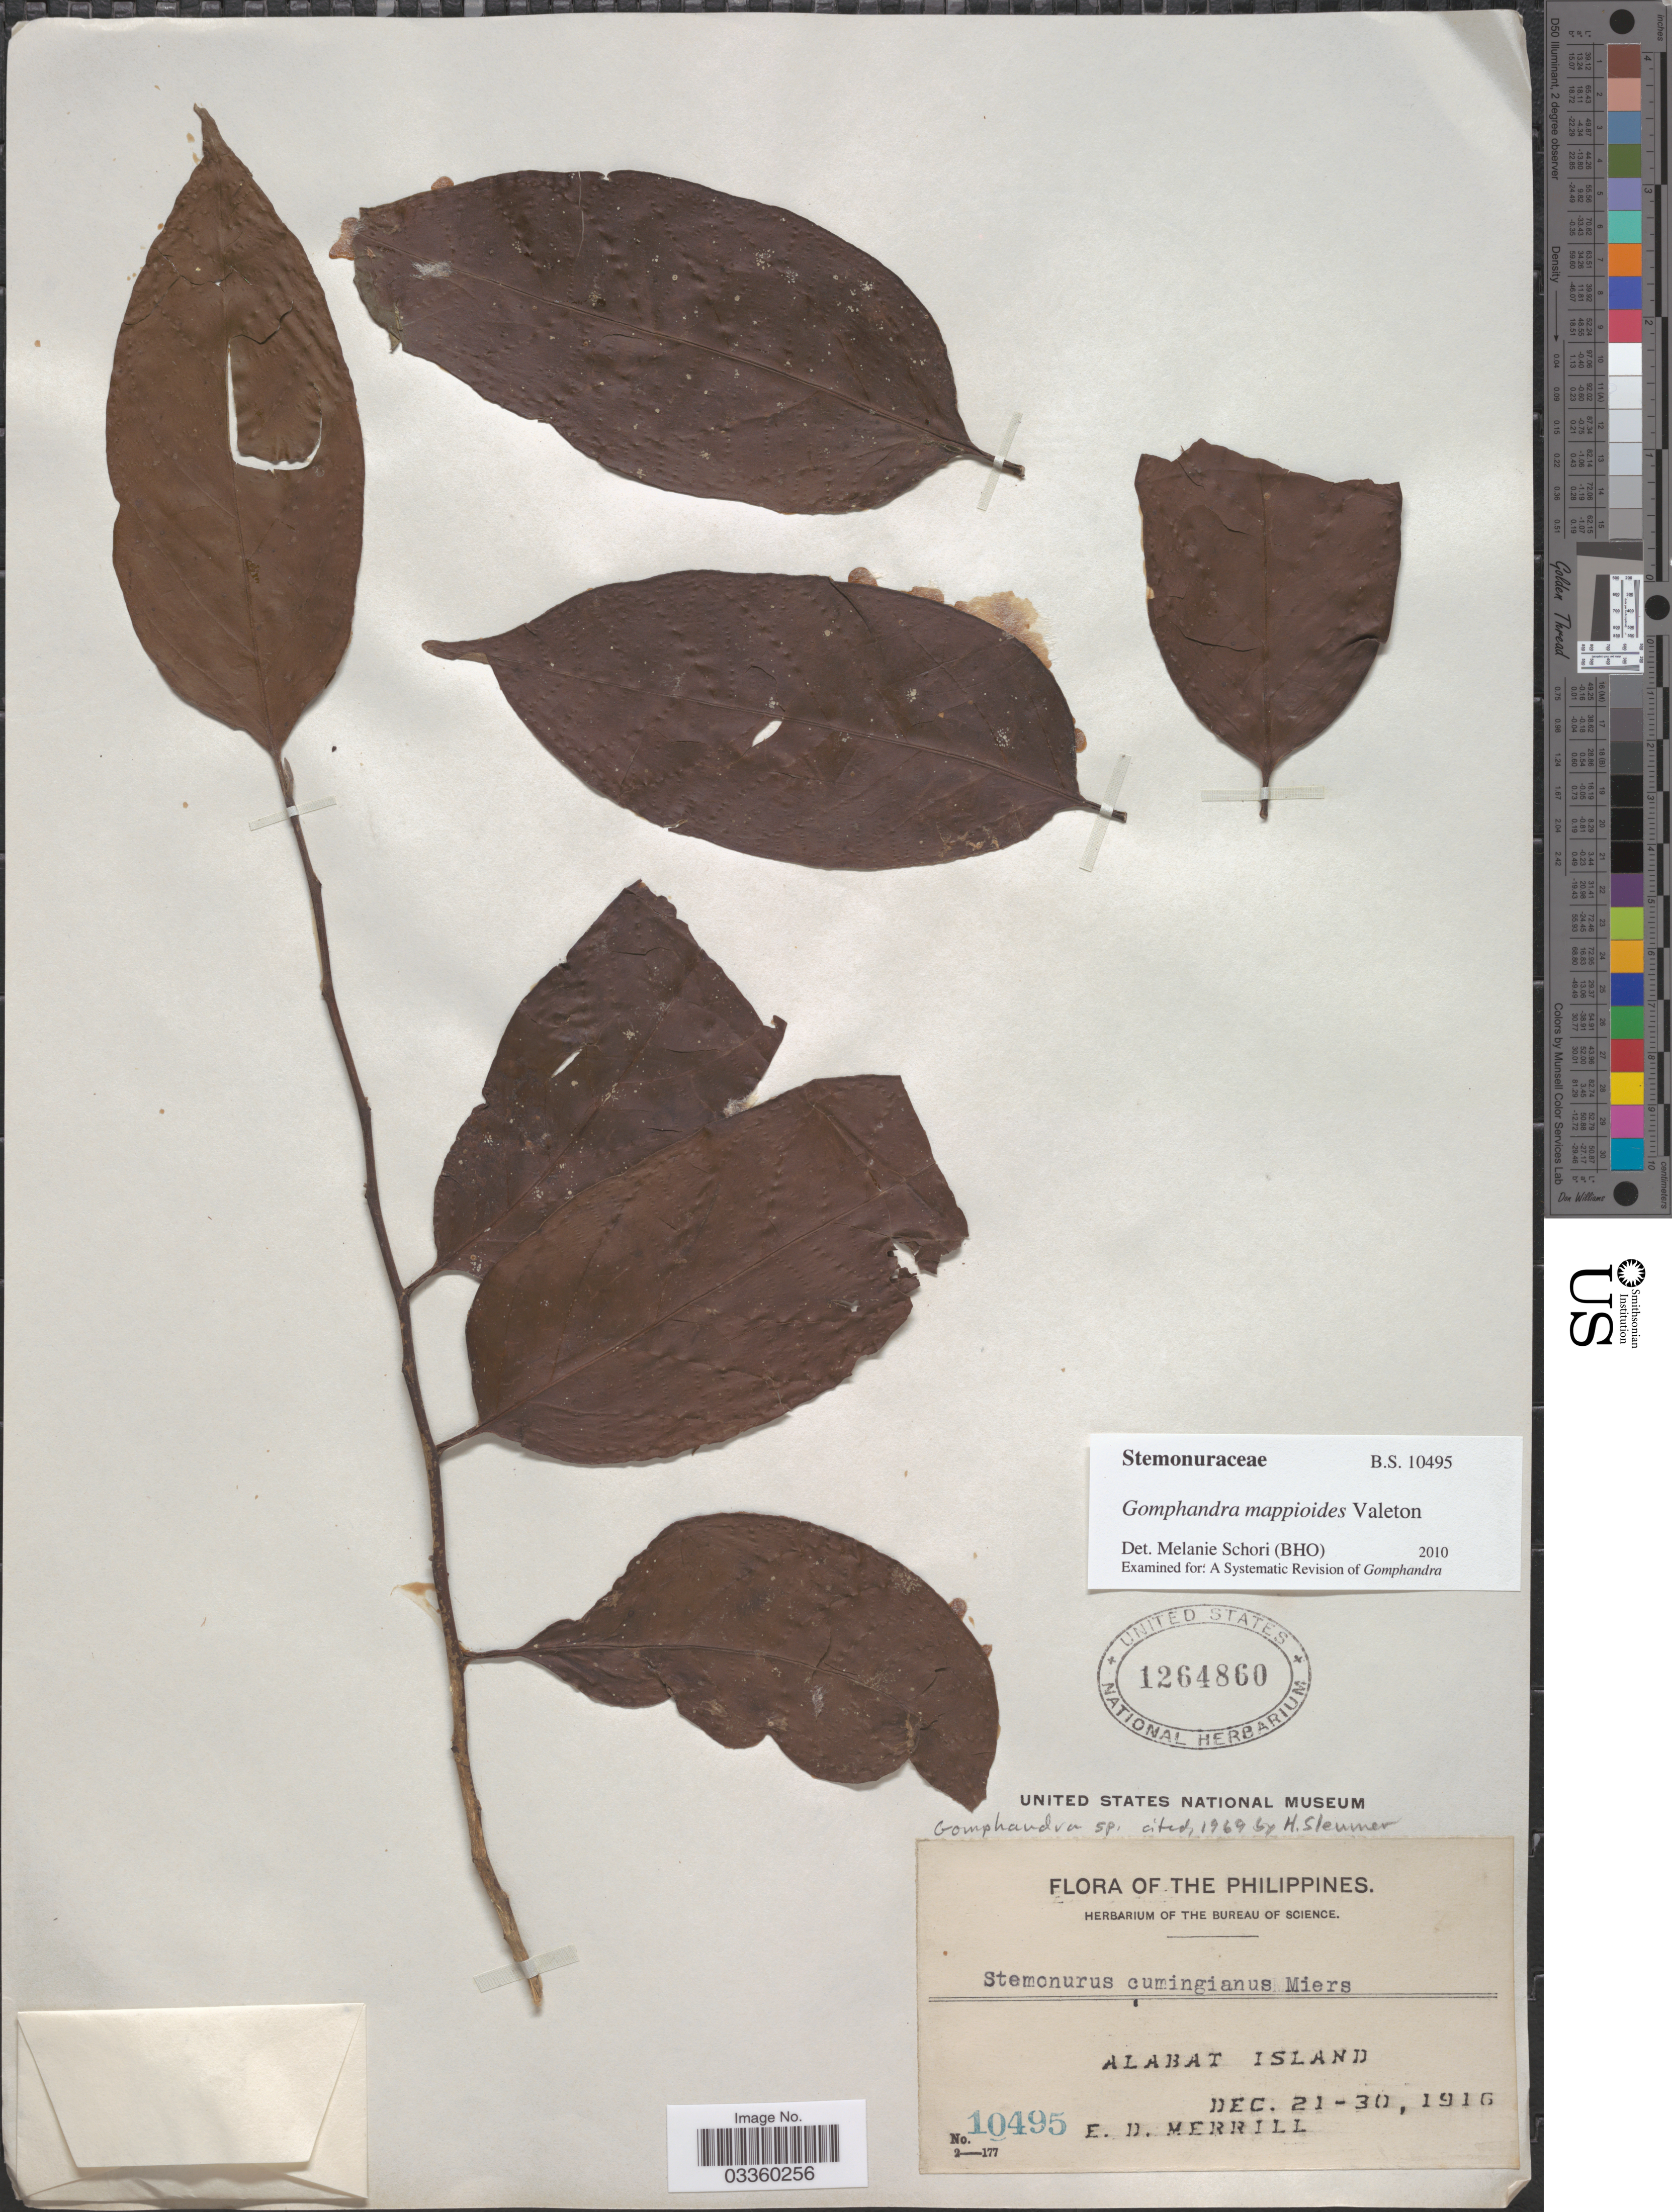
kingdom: Plantae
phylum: Tracheophyta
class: Magnoliopsida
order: Cardiopteridales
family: Stemonuraceae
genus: Gomphandra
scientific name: Gomphandra mappioides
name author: Valeton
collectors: E. D. Merrill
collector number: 10495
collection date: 1916-12-21/1916-12-30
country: Philippines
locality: Alabat Island.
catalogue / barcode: US 1264860